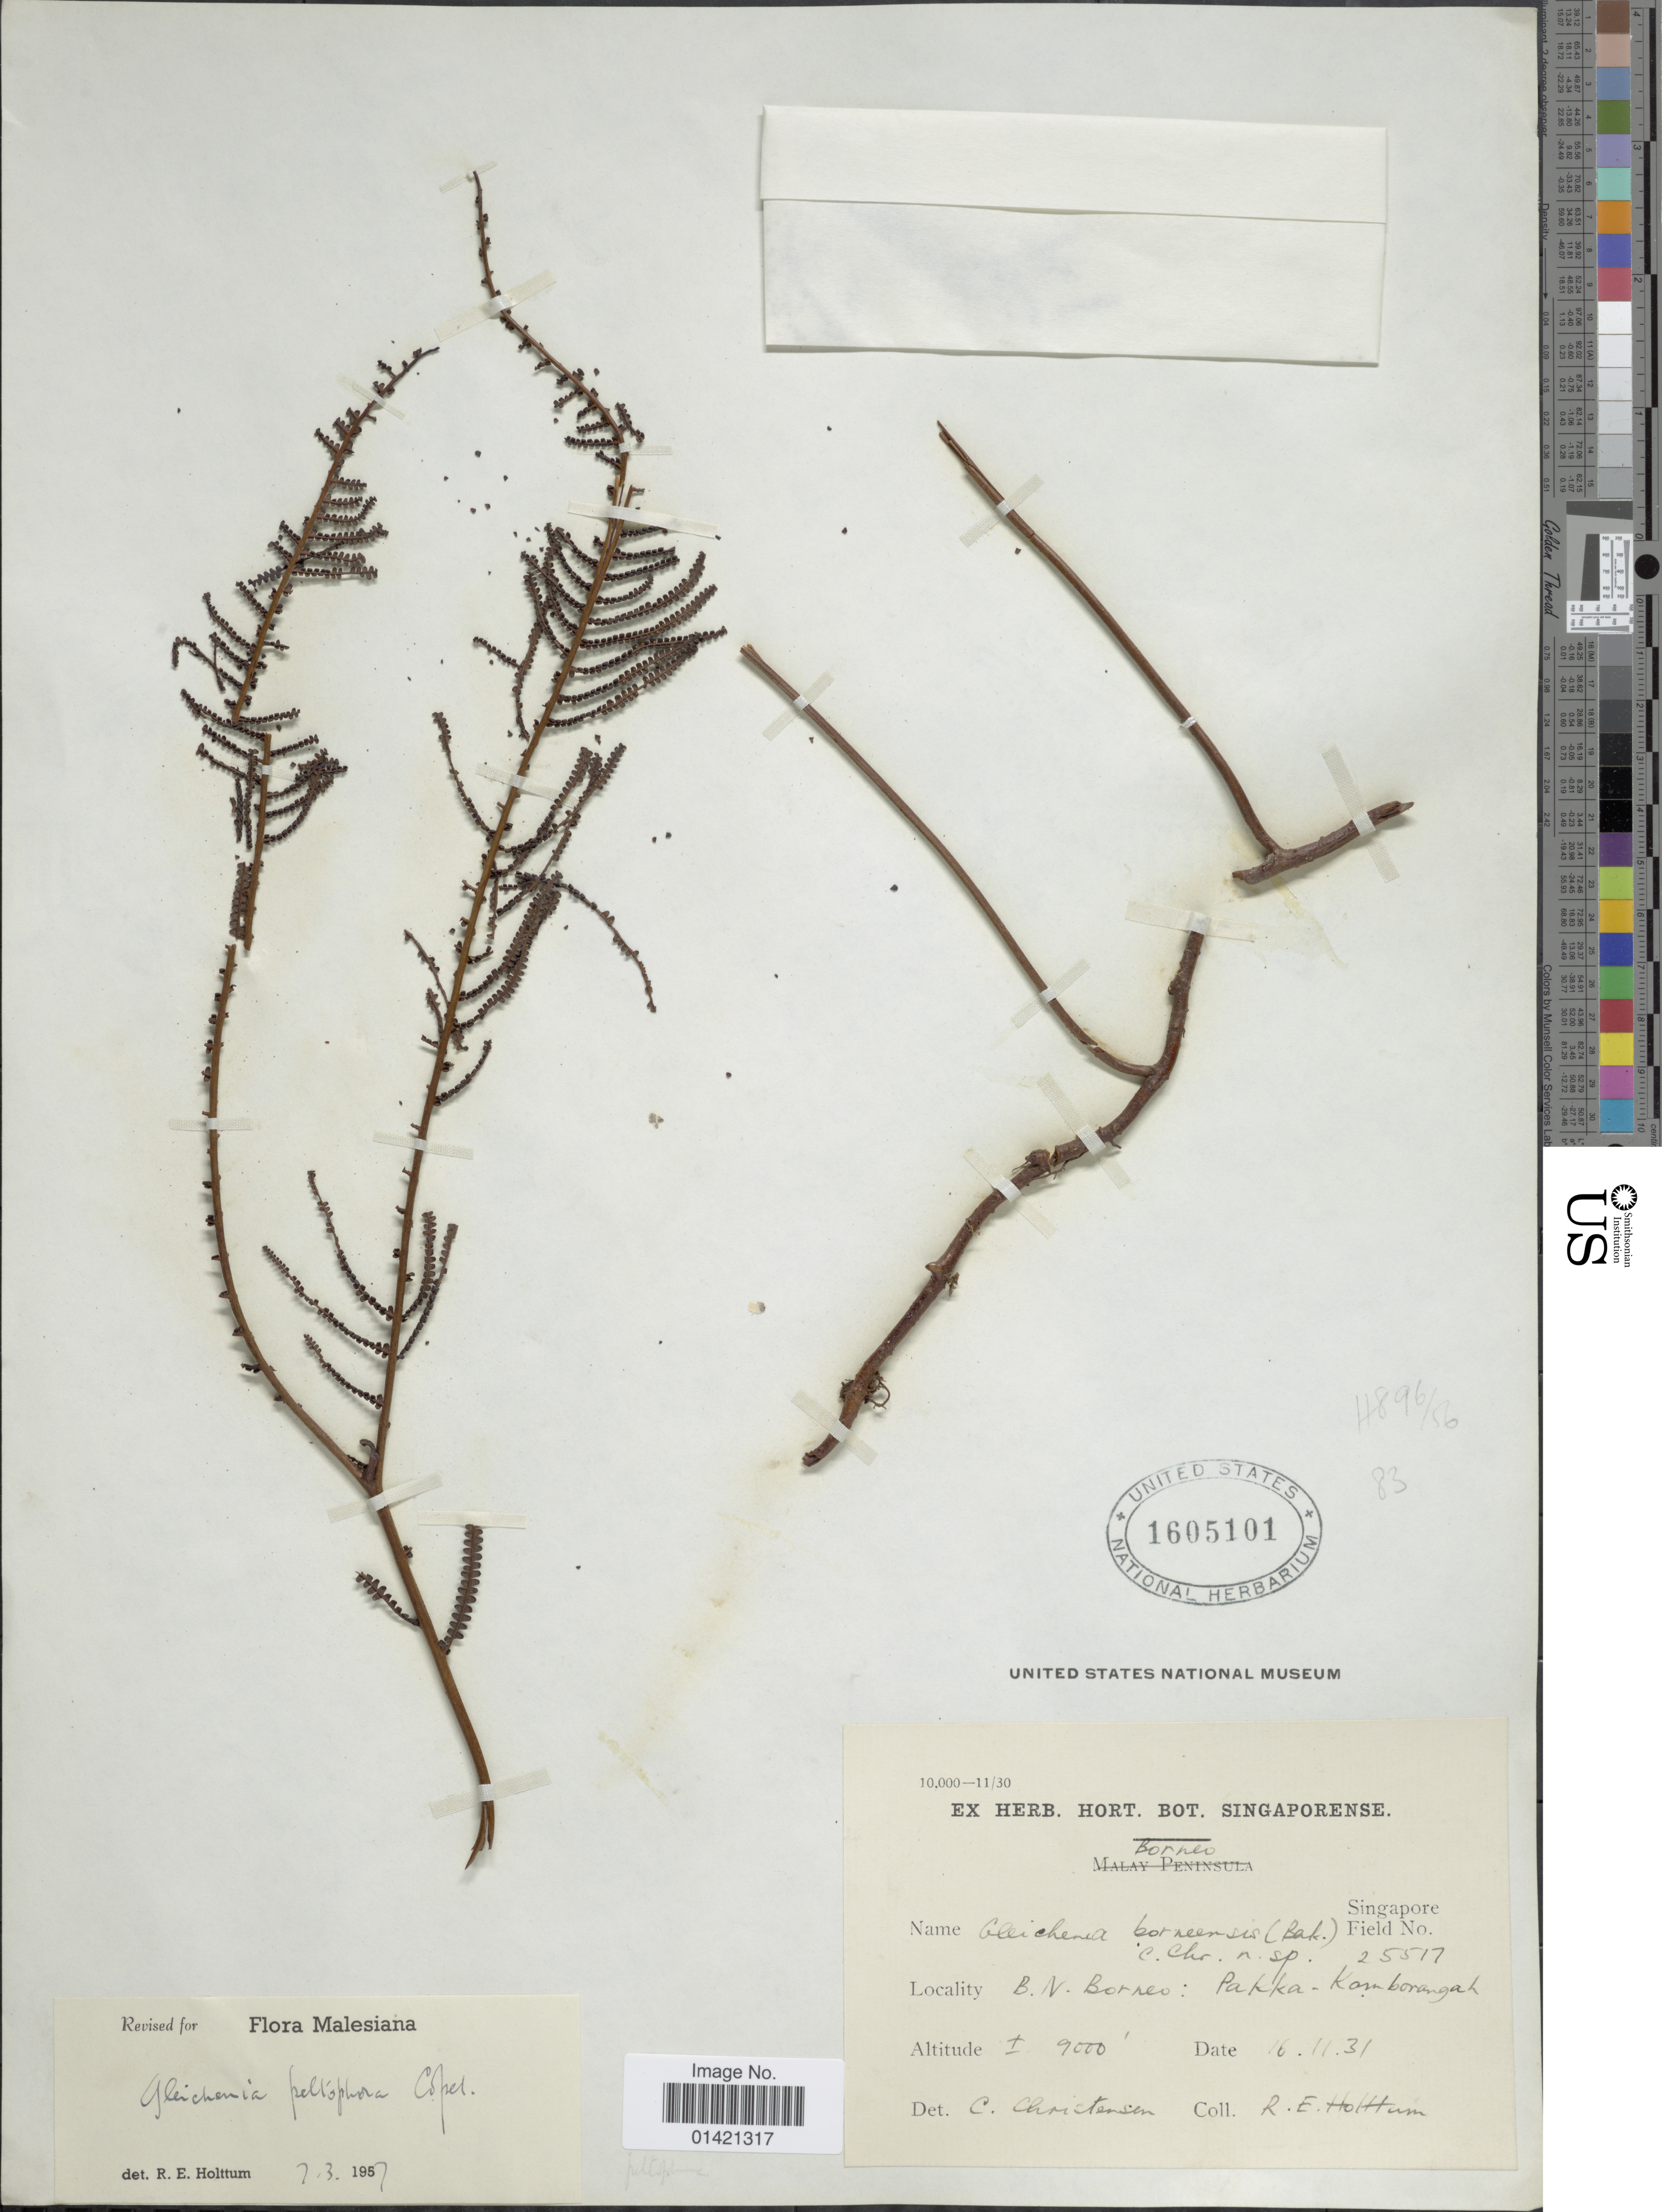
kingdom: Plantae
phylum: Tracheophyta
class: Polypodiopsida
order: Gleicheniales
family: Gleicheniaceae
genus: Gleichenia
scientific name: Gleichenia peltophora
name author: Copel.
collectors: R. E. Holttum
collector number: Singapore Filed 25517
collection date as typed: Transcribed d/m/y: 16/11/31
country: Malaysia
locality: B. N. Borneo: Pakka-Kamborangah. Borneo.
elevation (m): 2743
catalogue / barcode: US 1605101